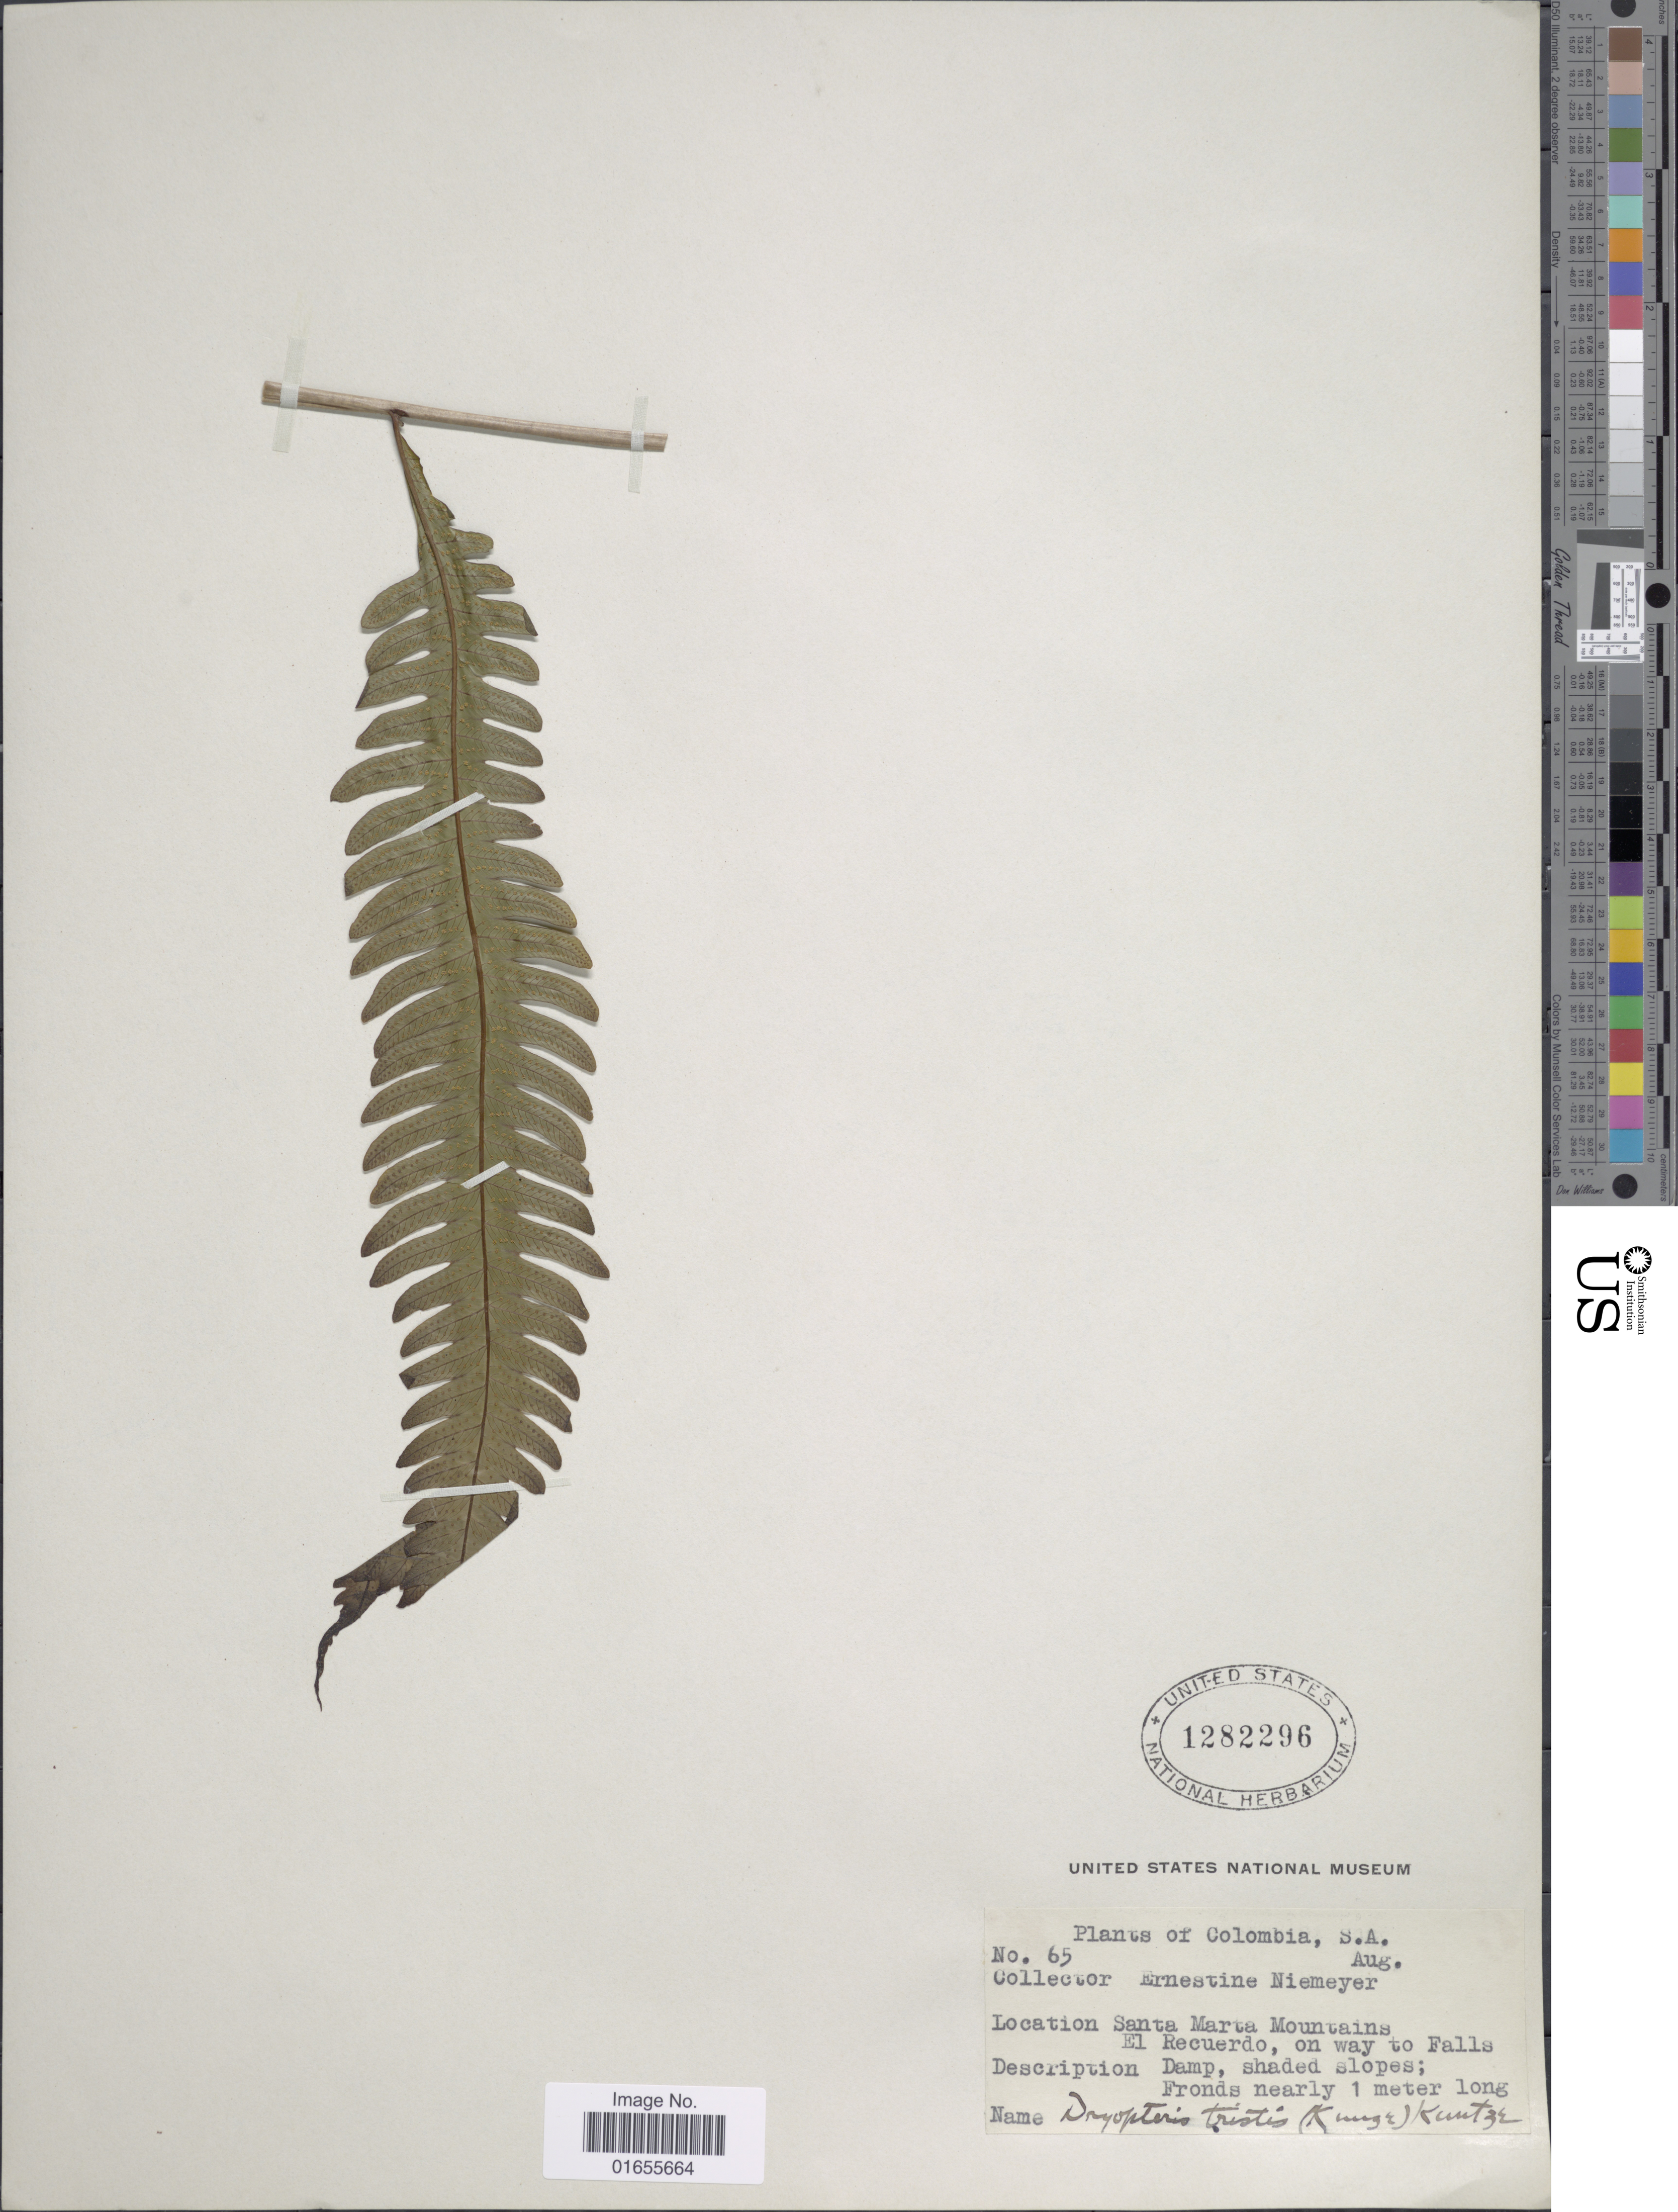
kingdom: Plantae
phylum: Tracheophyta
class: Polypodiopsida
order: Polypodiales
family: Thelypteridaceae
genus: Goniopteris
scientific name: Goniopteris tristis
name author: (Kuntze) Brade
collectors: E. H. Niemeyer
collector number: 65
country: Colombia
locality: Santa Marta Mountains El Recuerdo, on way to Falls. S.A. Aug.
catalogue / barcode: US 1282296